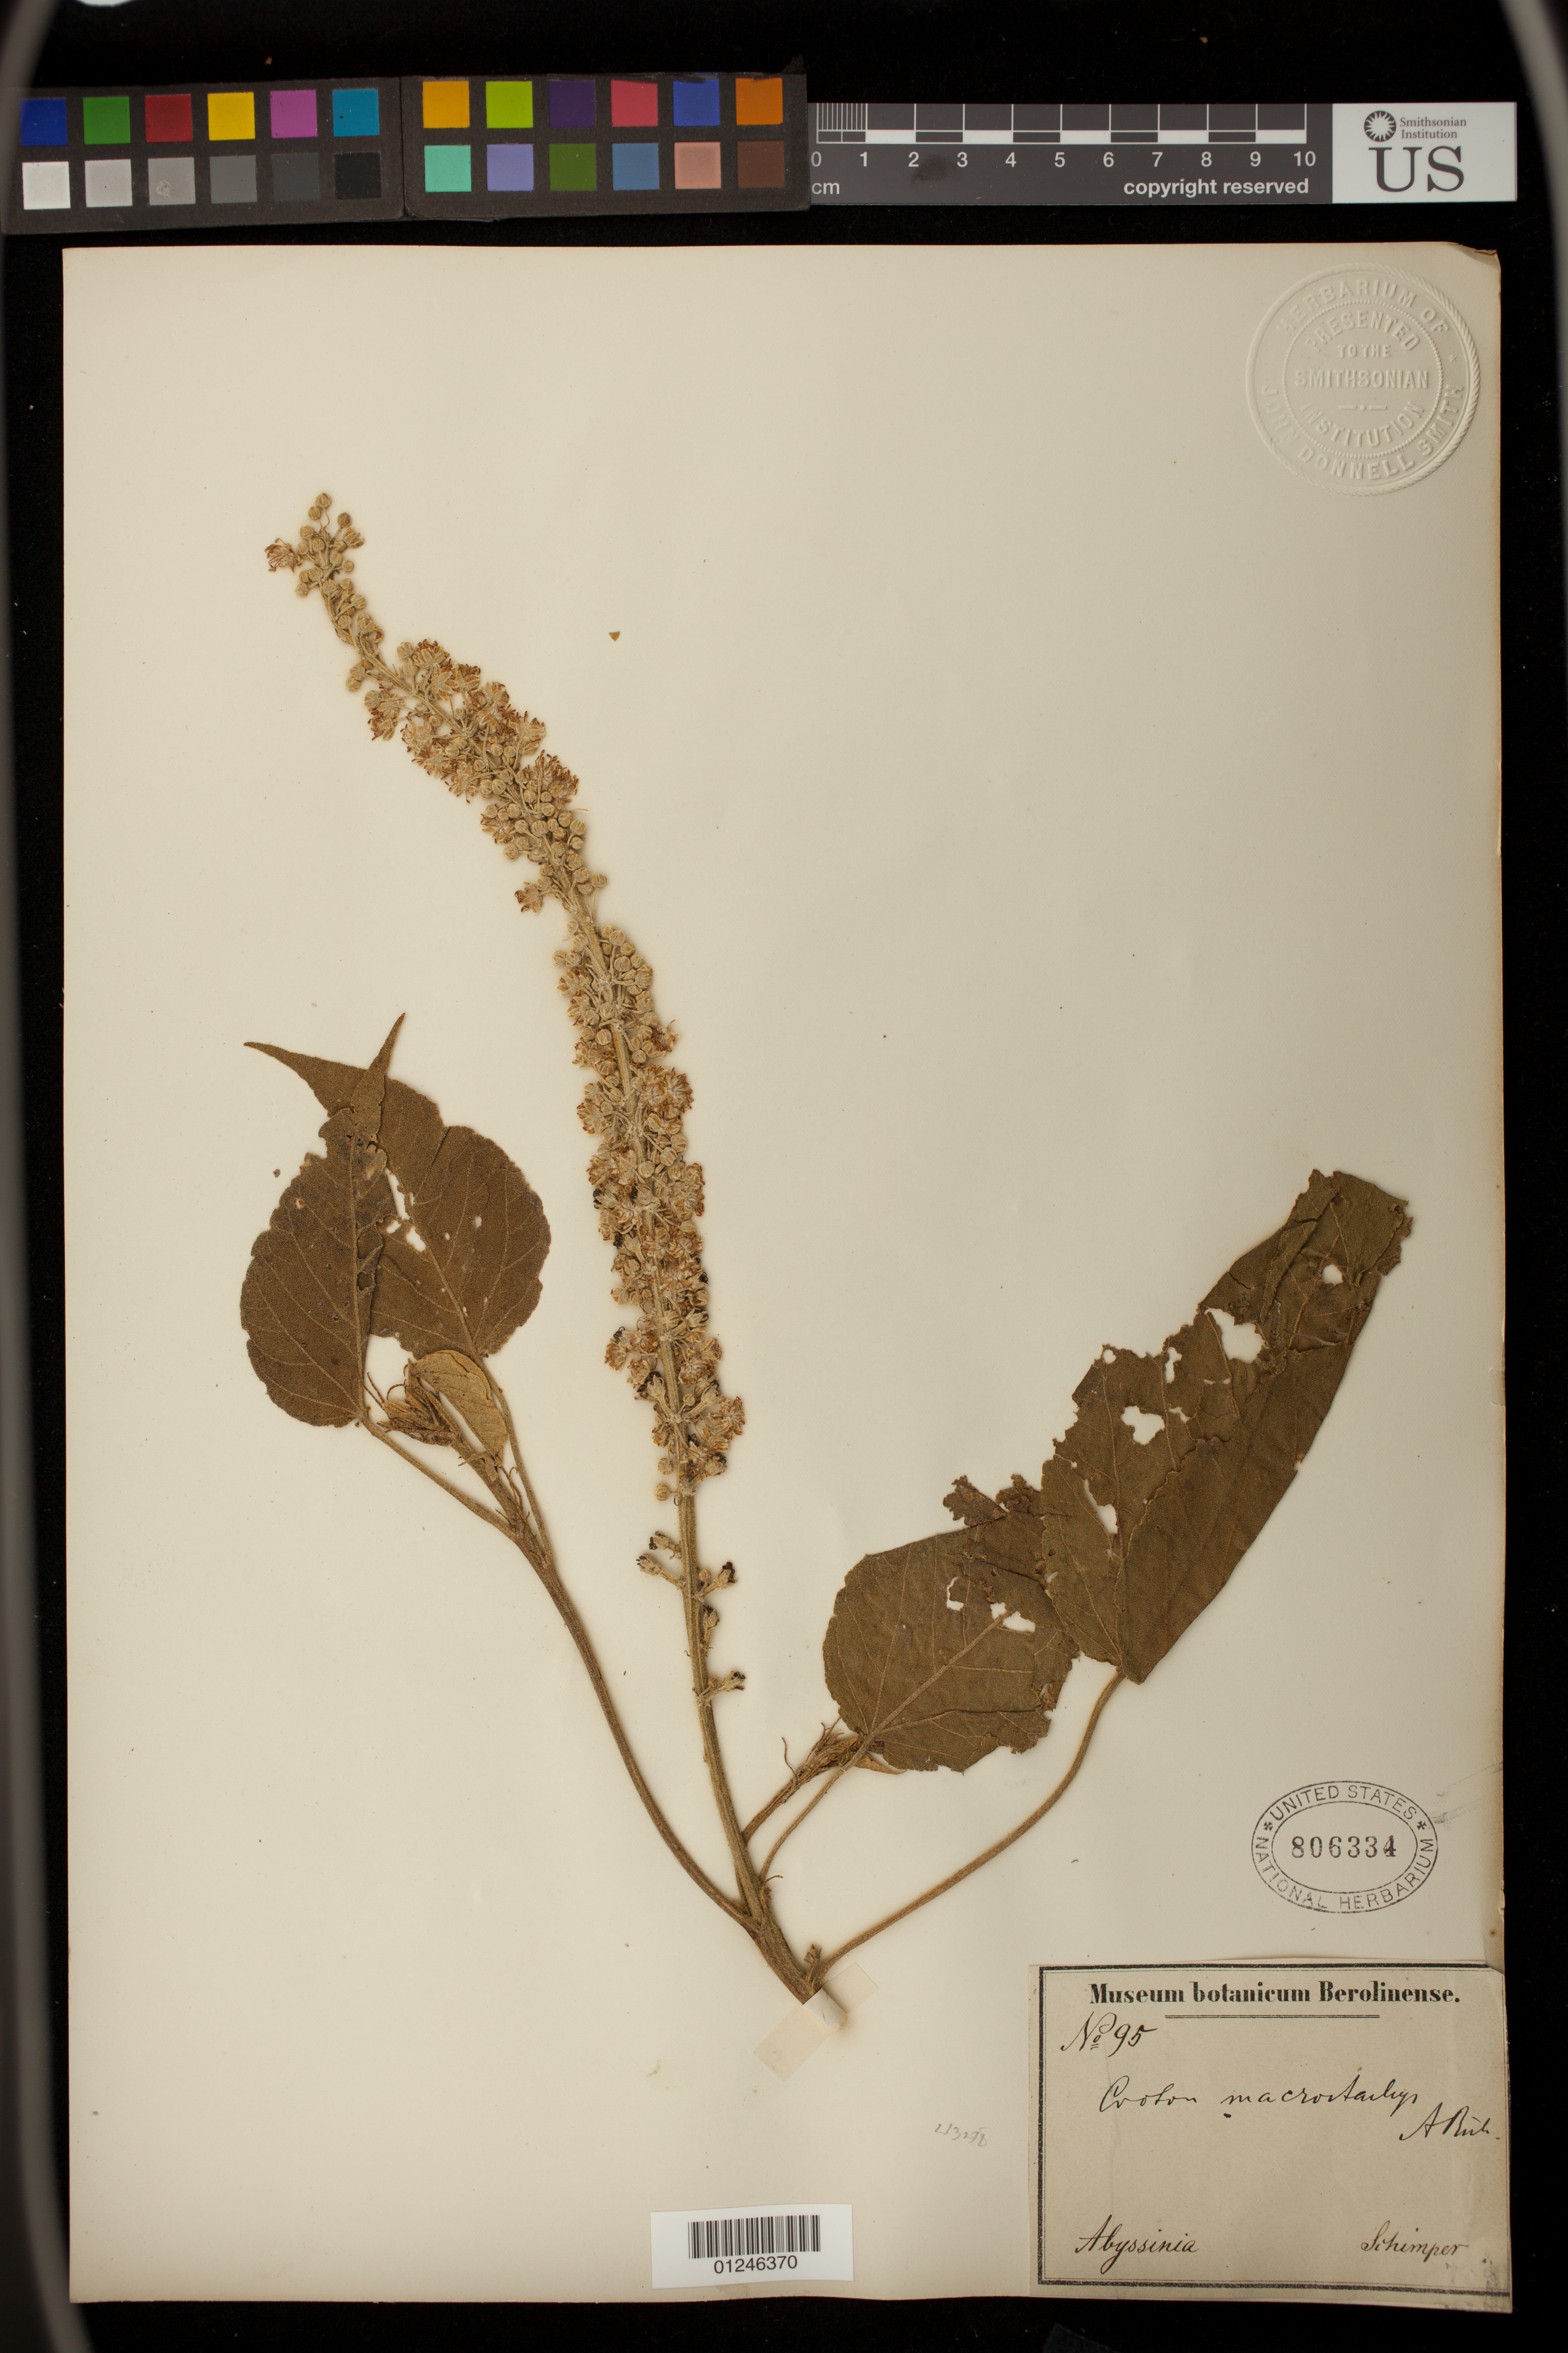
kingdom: Plantae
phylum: Tracheophyta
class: Magnoliopsida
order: Malpighiales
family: Euphorbiaceae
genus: Croton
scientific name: Croton macrostachyus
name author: Hochst. ex Delile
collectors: -. Schimper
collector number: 95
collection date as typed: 1862-09-08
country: Ethiopia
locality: Abyssinia: Hameda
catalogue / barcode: US 806334